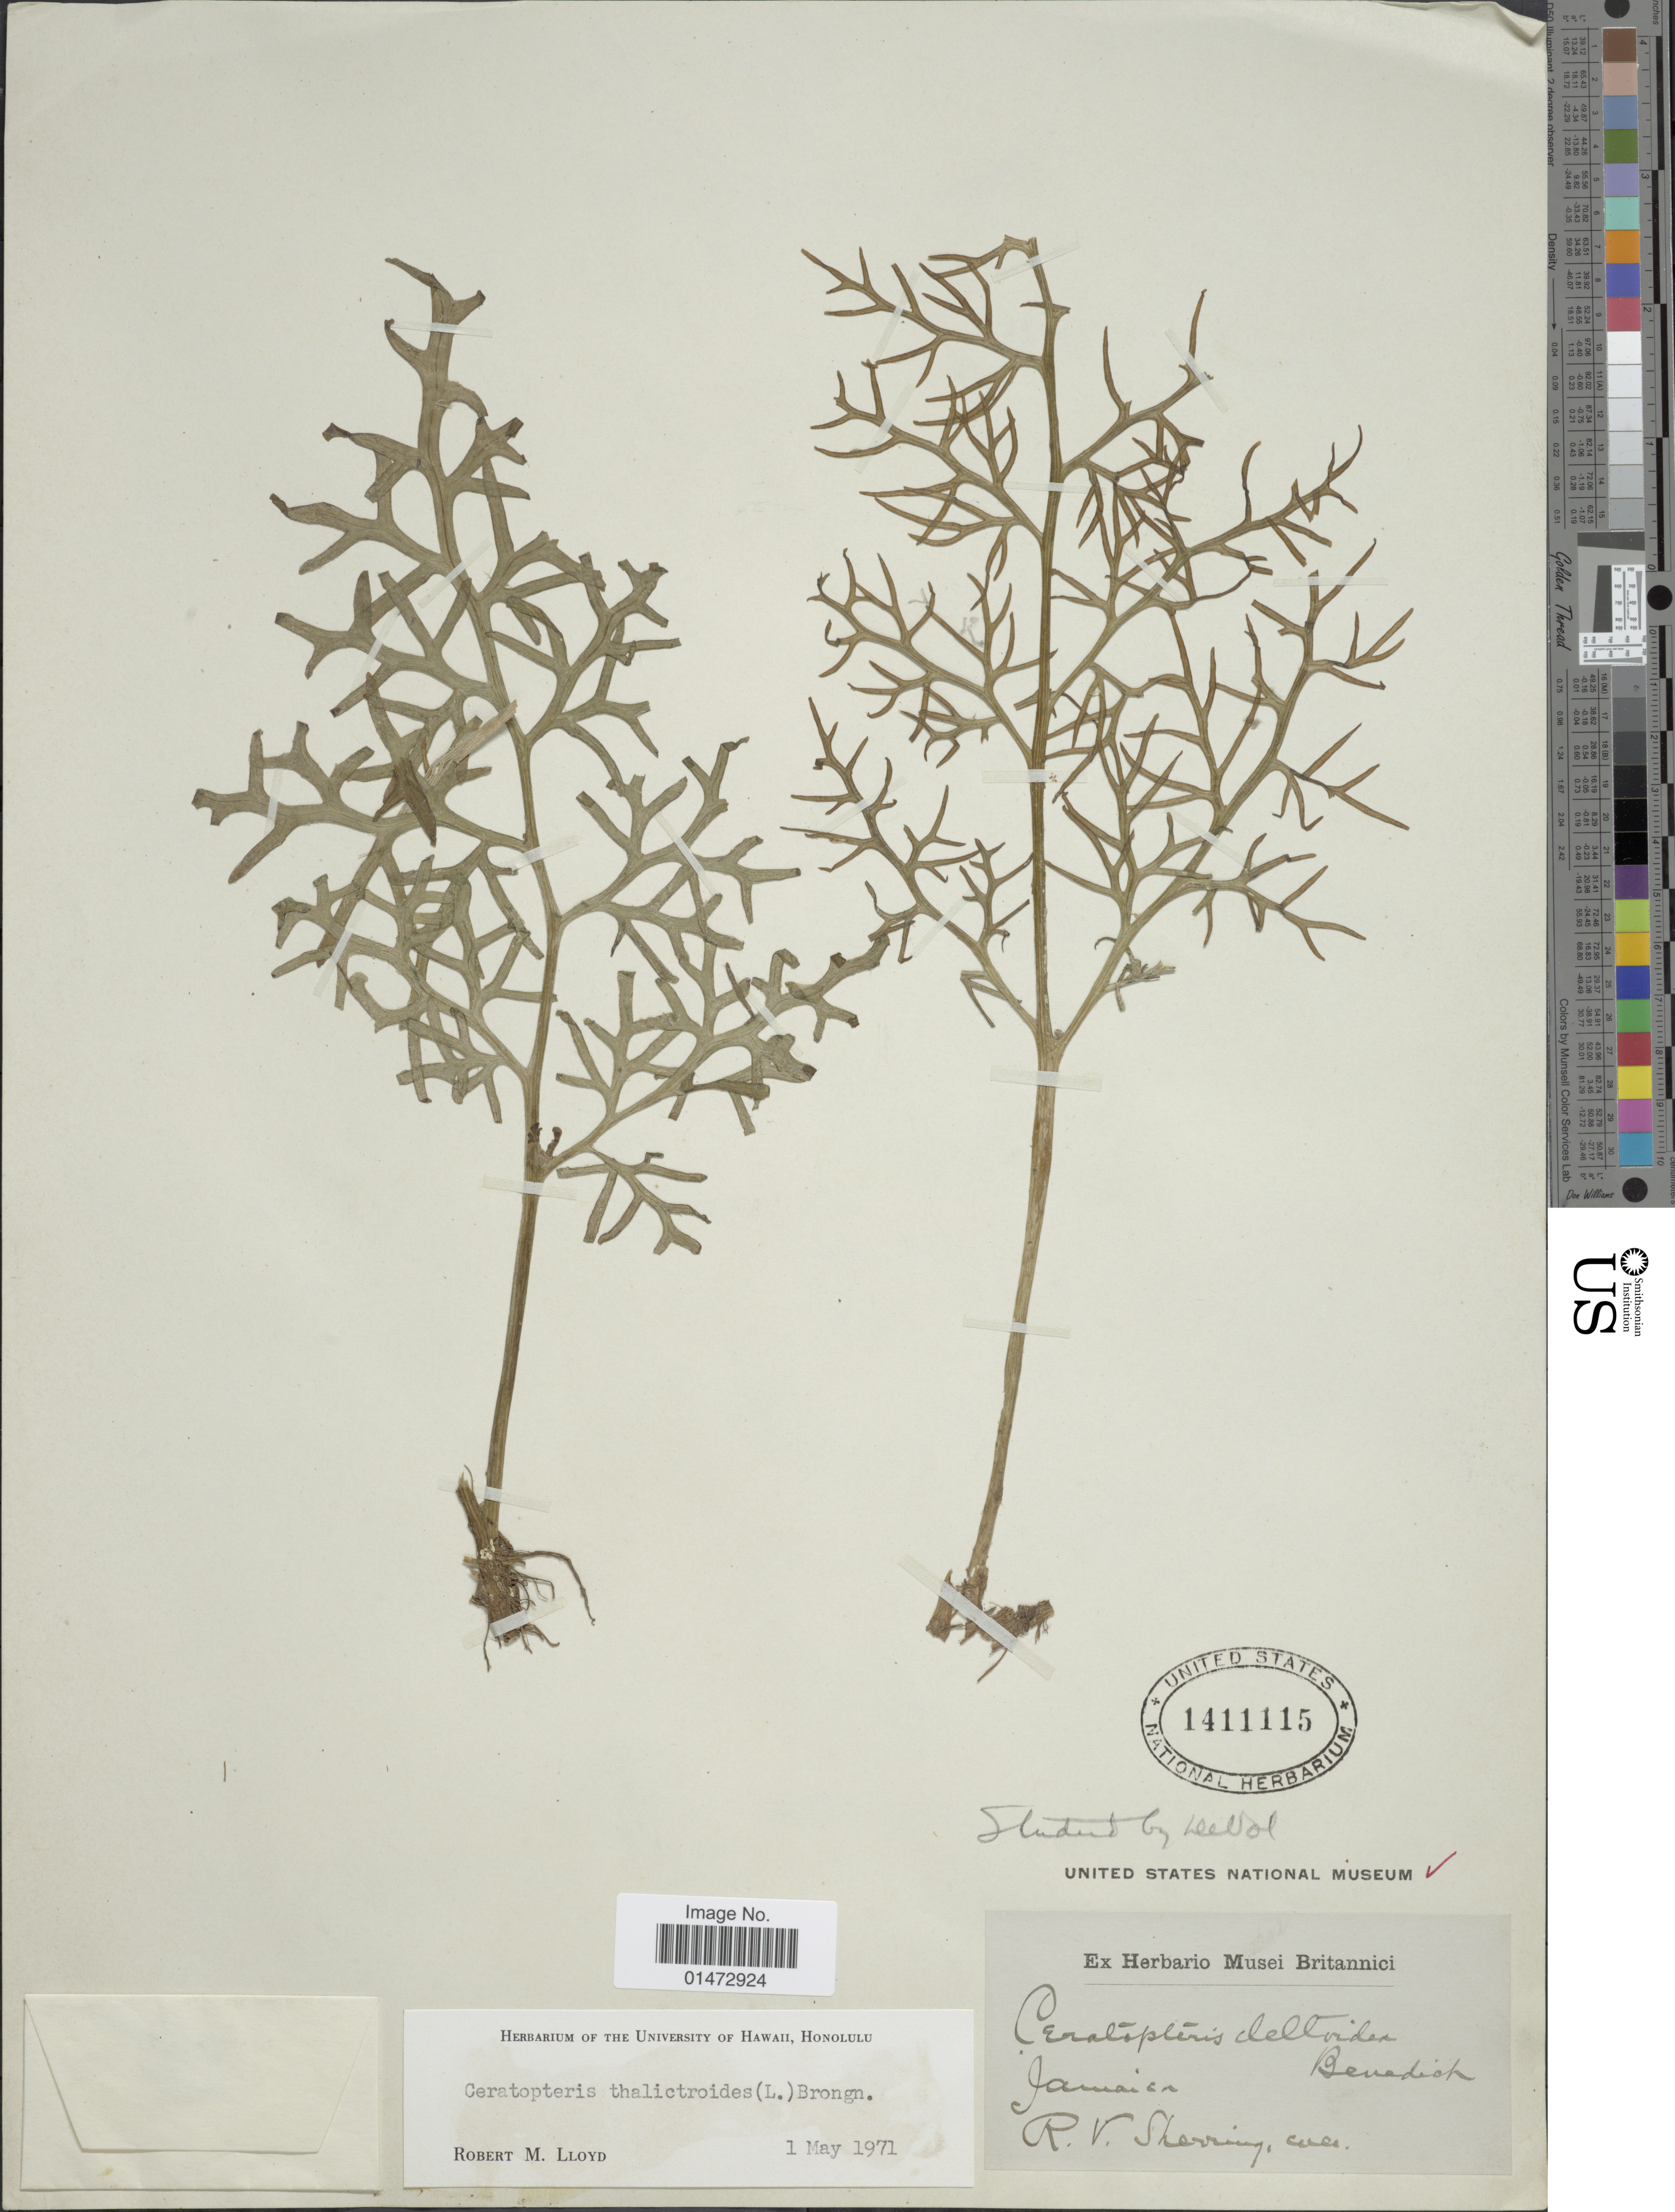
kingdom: Plantae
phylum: Tracheophyta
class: Polypodiopsida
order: Polypodiales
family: Pteridaceae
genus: Ceratopteris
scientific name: Ceratopteris thalictroides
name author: (L.) Brongn.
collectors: R. Sherring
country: Jamaica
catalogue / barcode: US 1411115